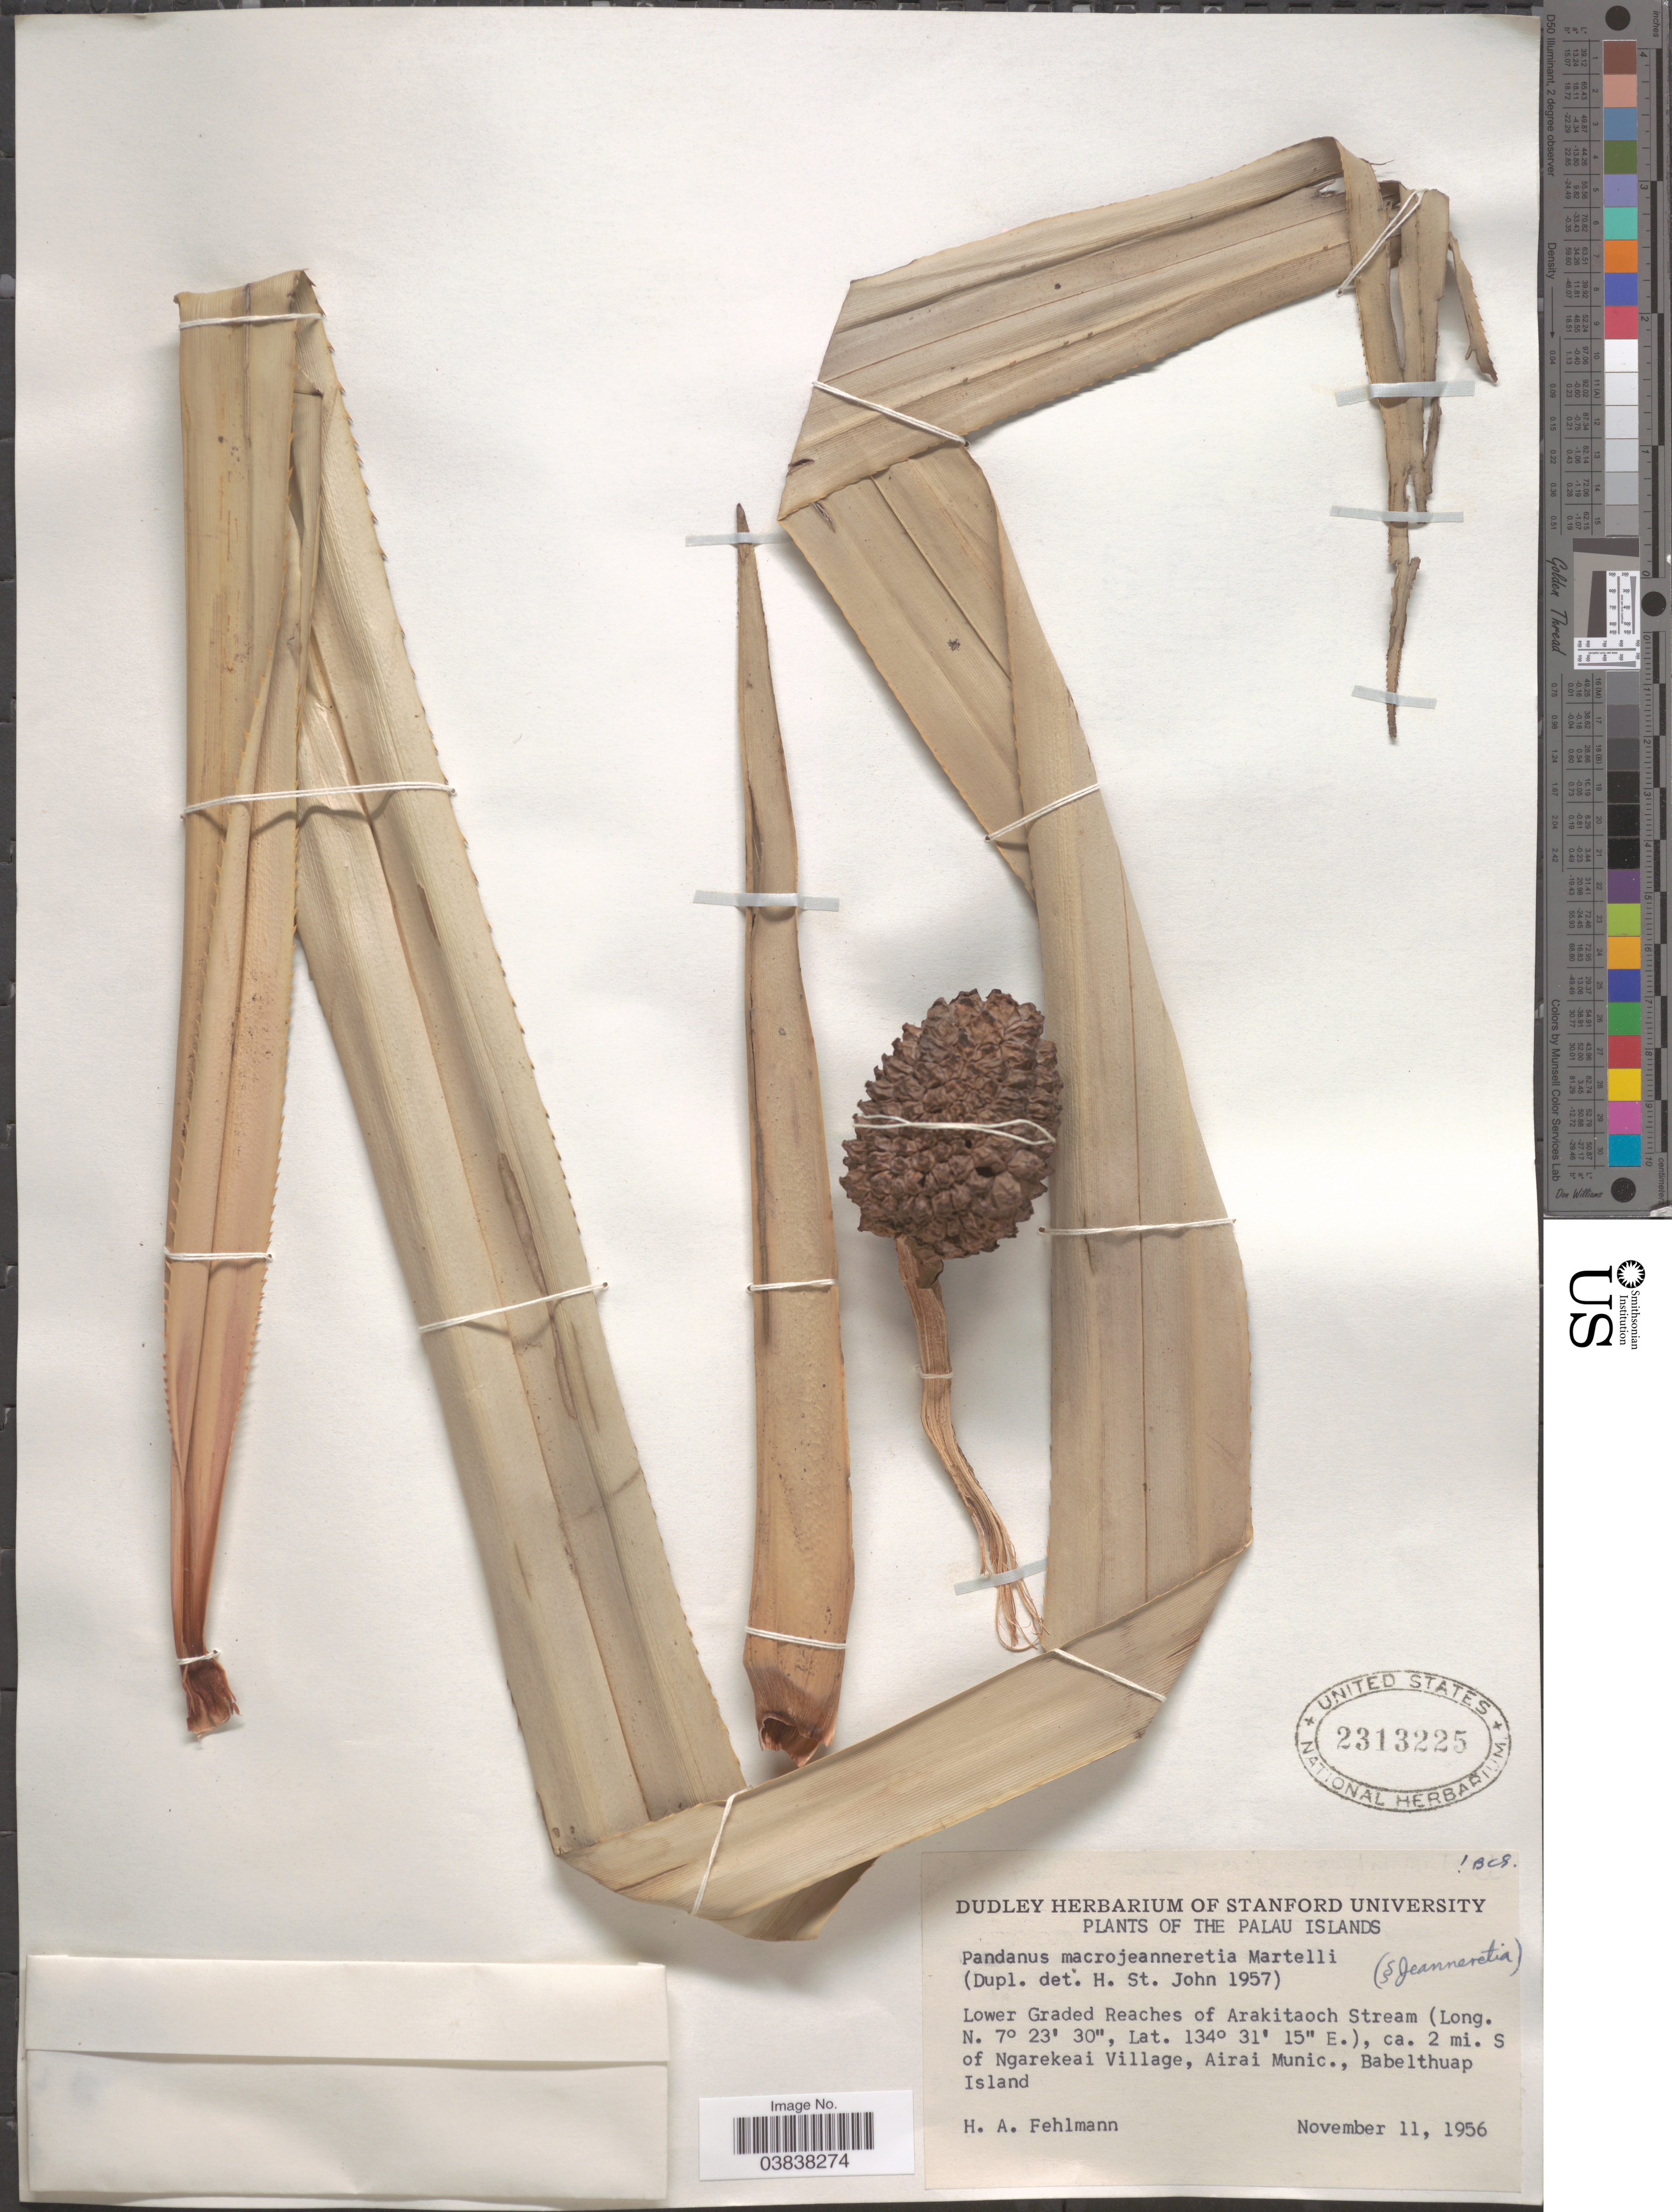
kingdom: Plantae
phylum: Tracheophyta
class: Liliopsida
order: Pandanales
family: Pandanaceae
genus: Pandanus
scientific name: Pandanus macrojeanneretia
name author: Martelli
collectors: H. Fehlmann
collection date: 1956-11-11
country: Palau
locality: Palau Islands. Lower Graded Reaches of Arakitaoch Stream, ca. 2 mi. S of Ngarekeai Village, Airai Munic., Babelthuap Island.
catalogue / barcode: US 2313225